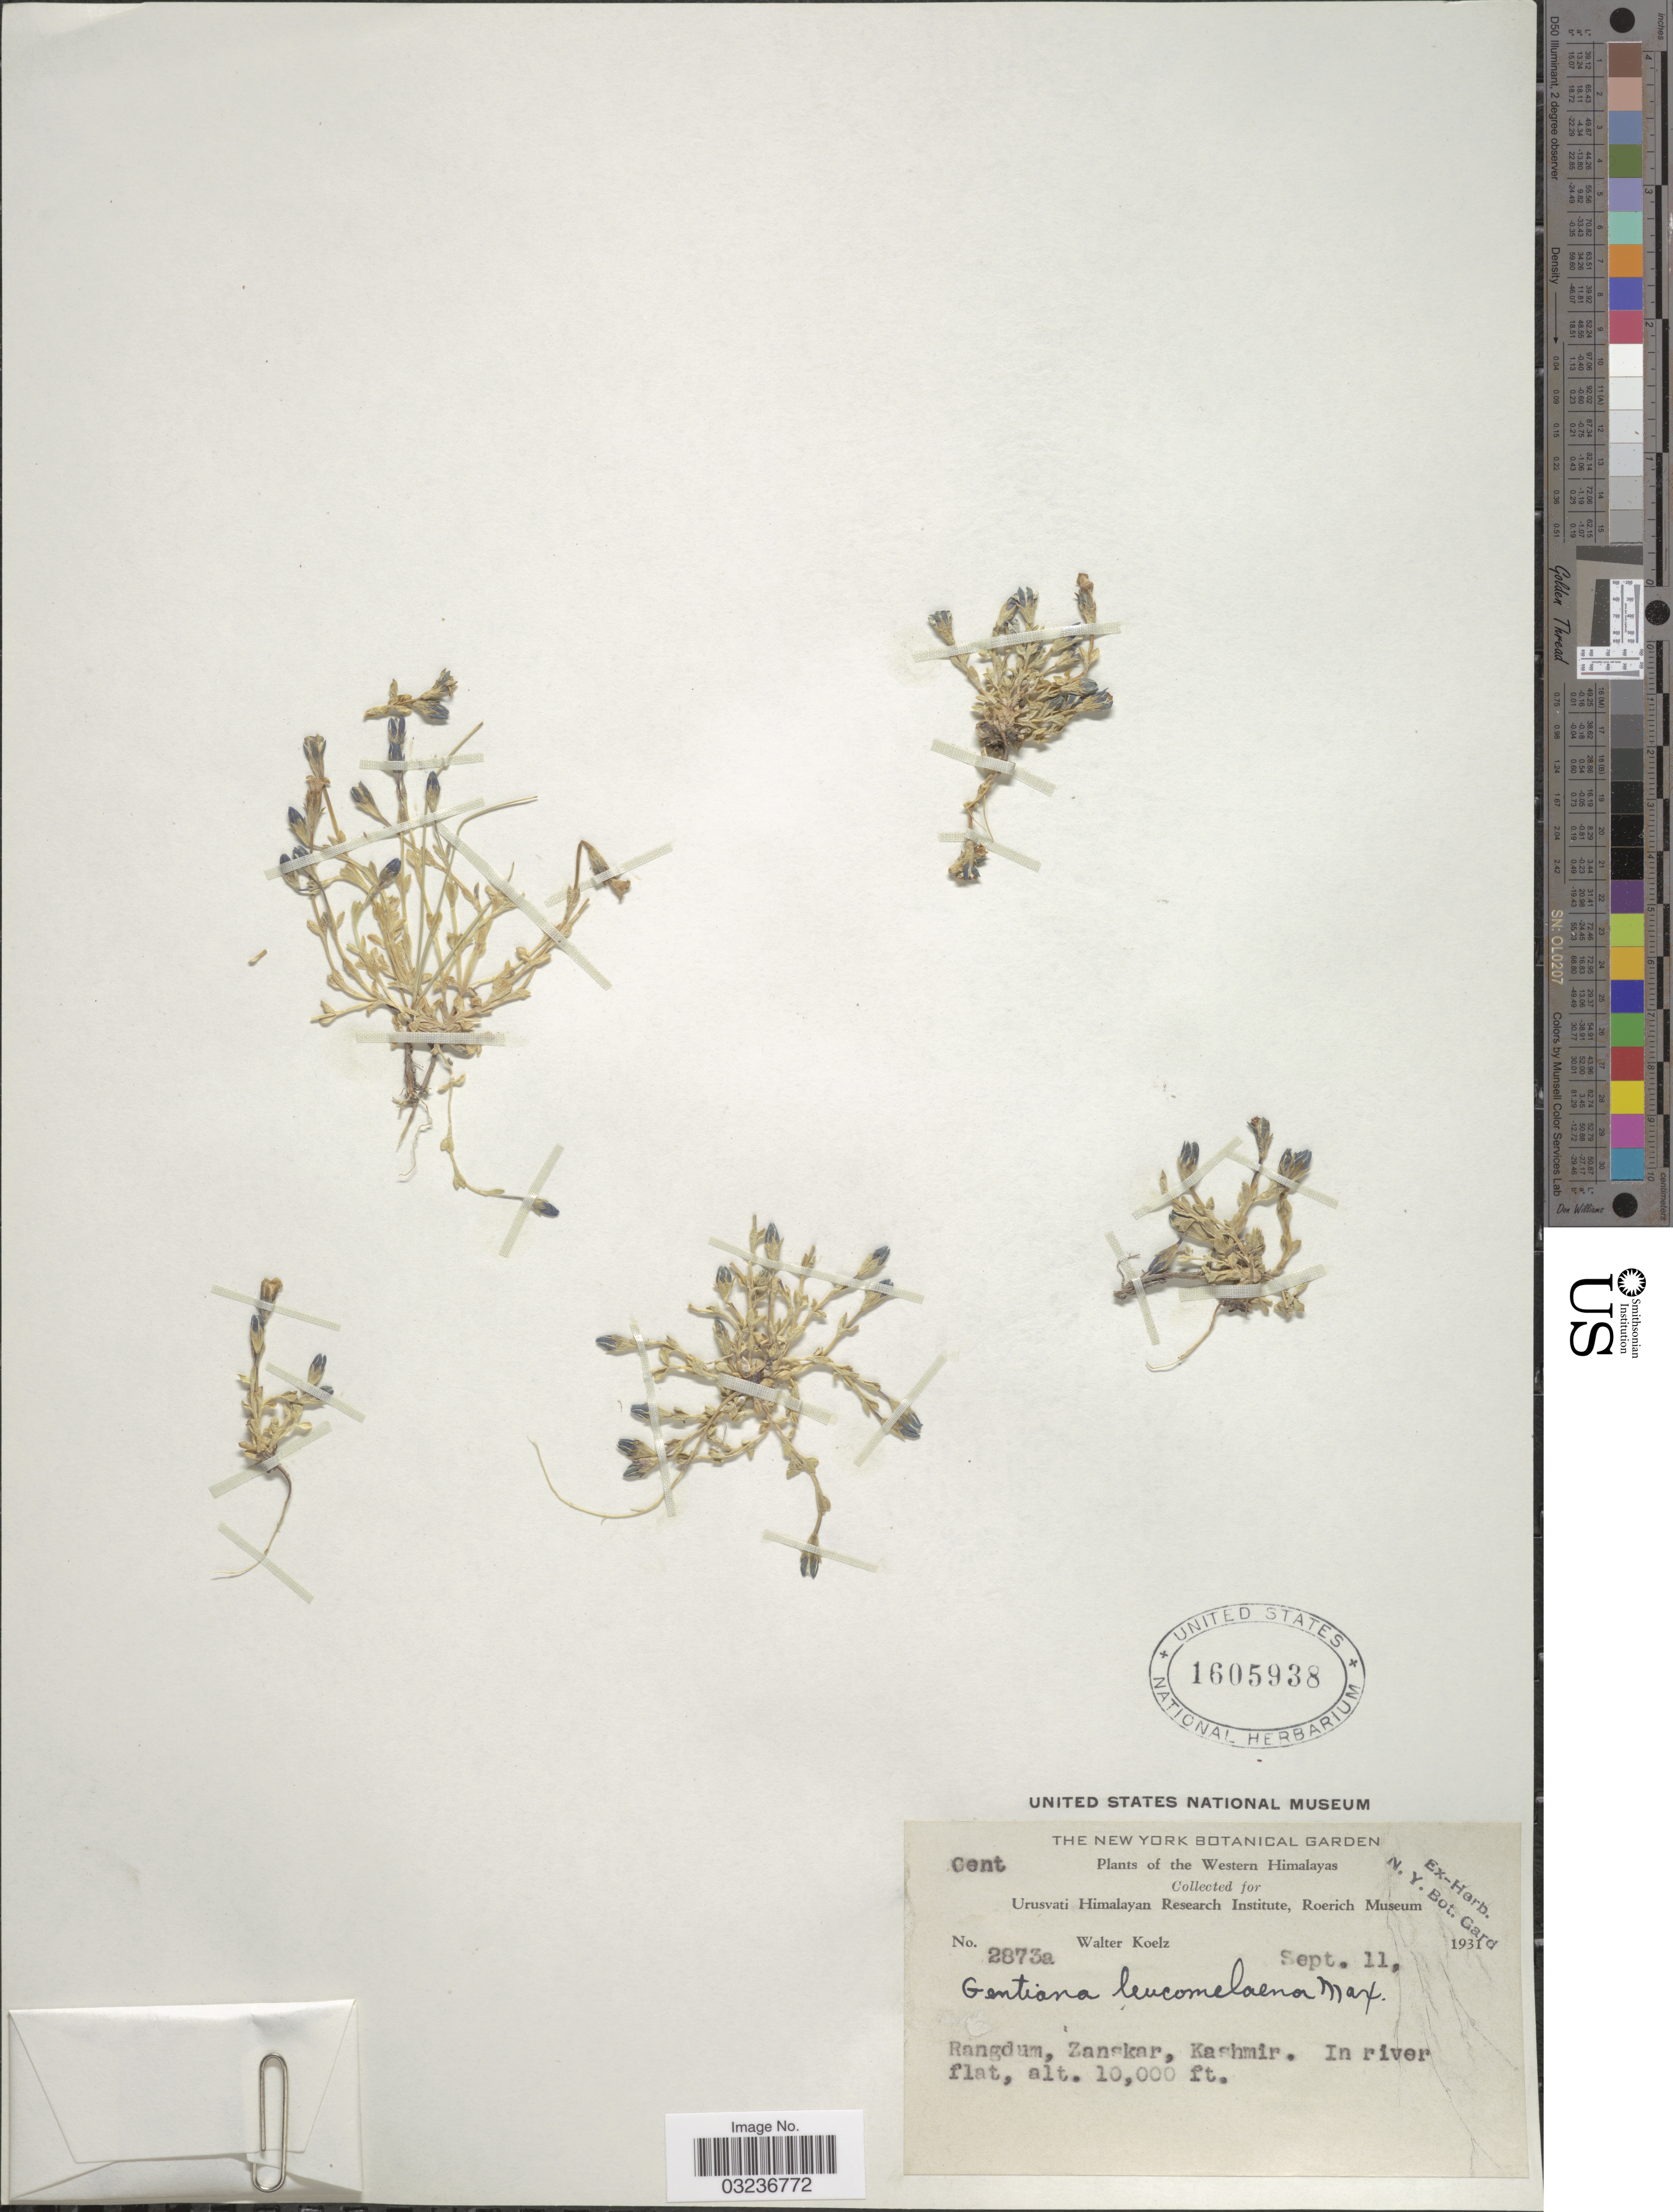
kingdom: Plantae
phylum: Tracheophyta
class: Magnoliopsida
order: Gentianales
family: Gentianaceae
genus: Gentiana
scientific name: Gentiana leucomelaena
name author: Maxim.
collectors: W. N. Koelz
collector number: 2873a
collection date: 1931-09-11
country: India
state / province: Jammu and Kashmir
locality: The Western Himalayas, Rangdum, Zanskar, Kashmir.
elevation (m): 3048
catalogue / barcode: US 1605938